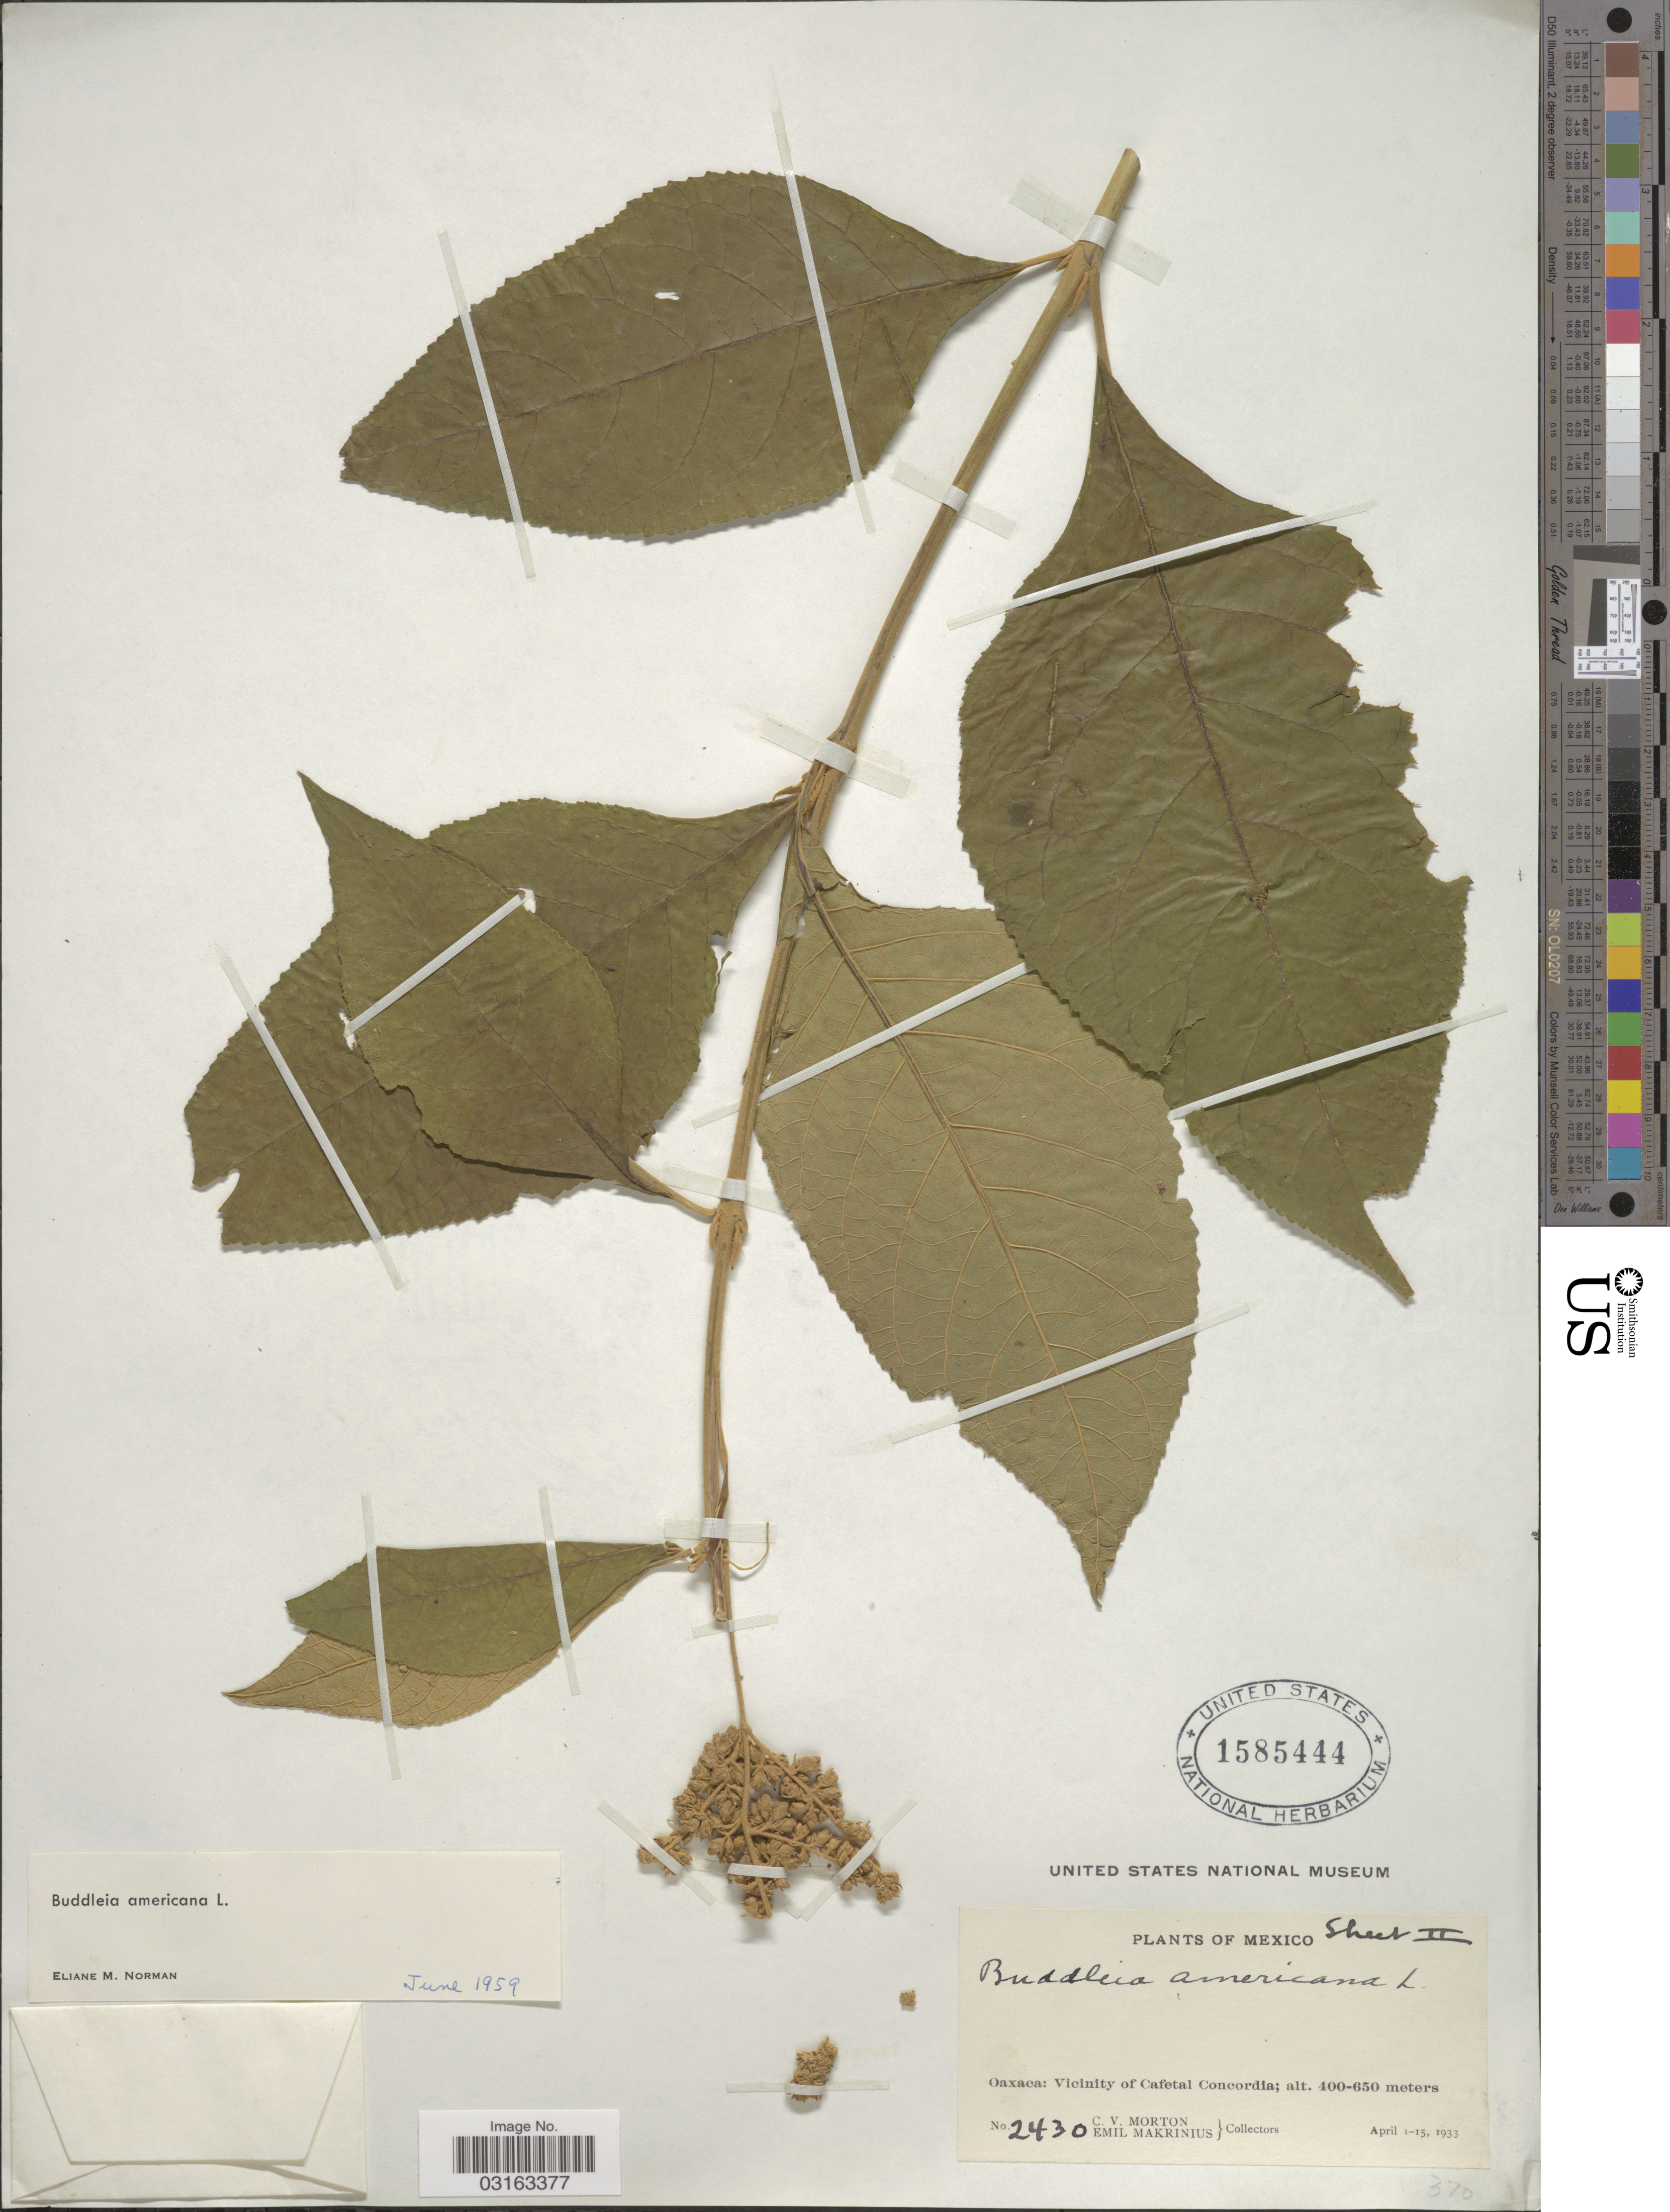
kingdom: Plantae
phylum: Tracheophyta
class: Magnoliopsida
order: Lamiales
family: Scrophulariaceae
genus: Buddleja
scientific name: Buddleja americana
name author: L.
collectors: C. V. Morton & E. Makrinius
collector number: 2430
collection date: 1933-04-01/1933-04-15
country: Mexico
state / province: Oaxaca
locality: Vicinity of Cafetal Concordia.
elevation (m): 400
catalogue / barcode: US 1585444